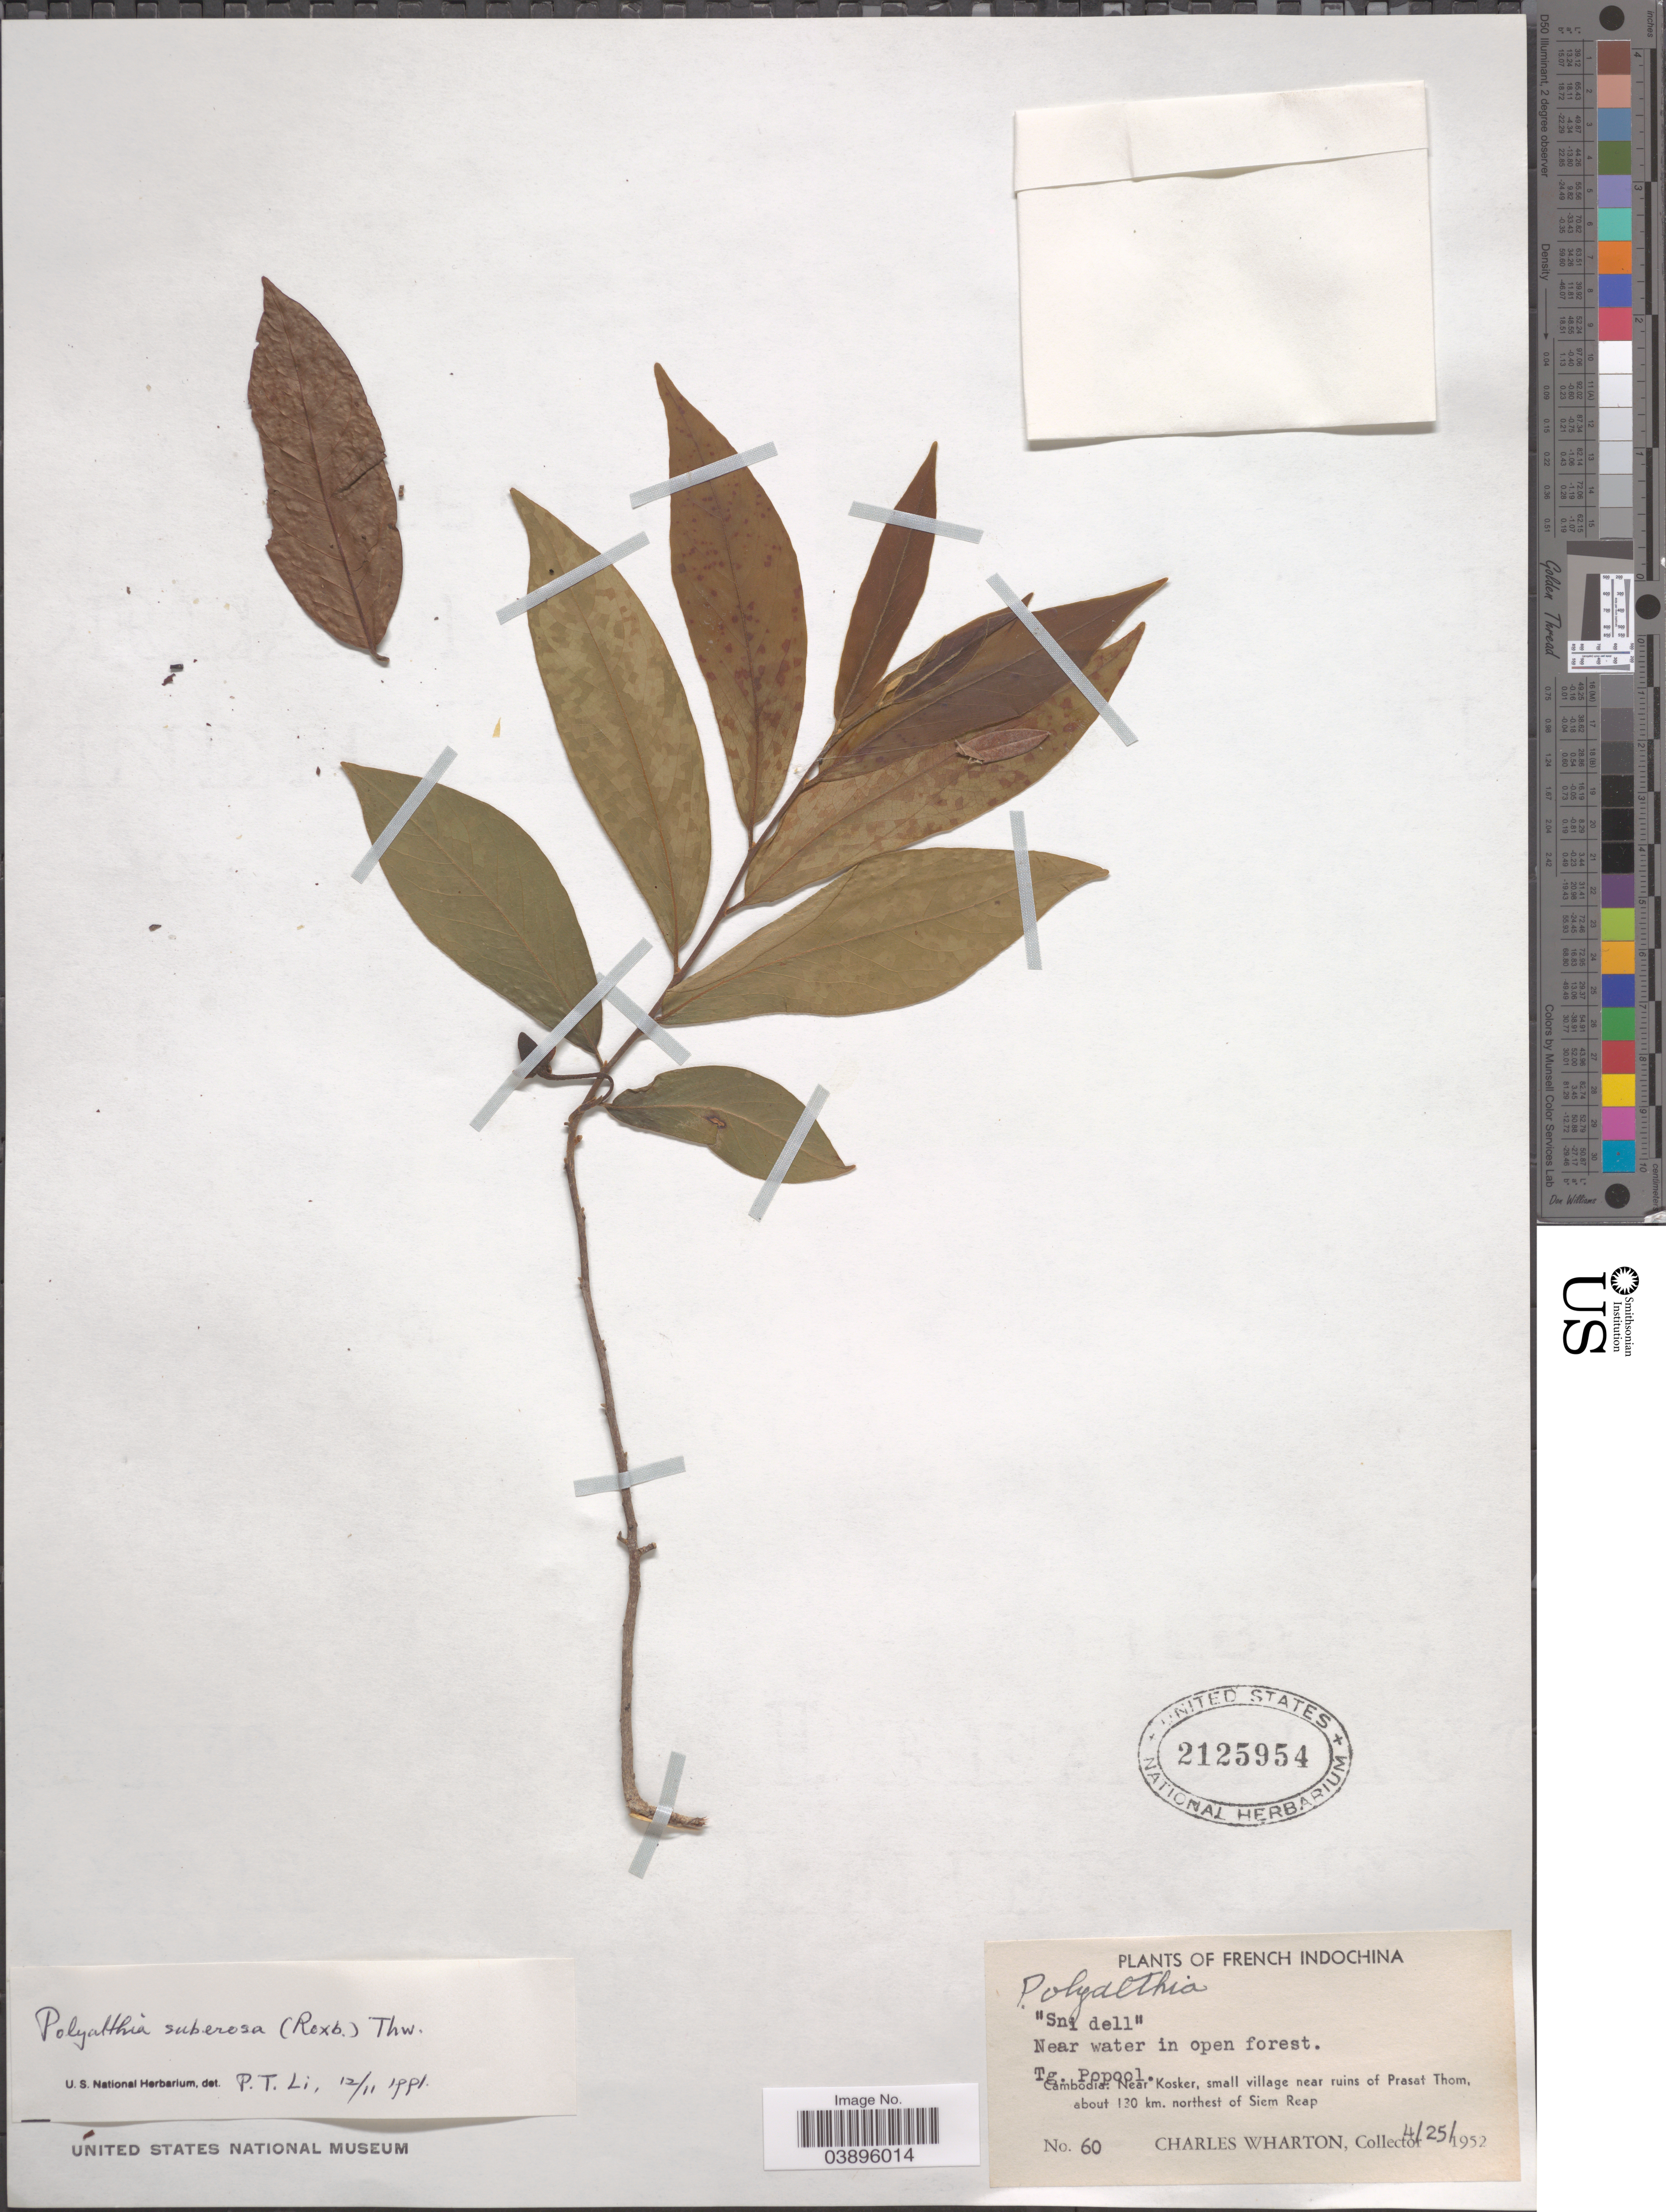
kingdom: Plantae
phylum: Tracheophyta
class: Magnoliopsida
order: Magnoliales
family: Annonaceae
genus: Polyalthia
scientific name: Polyalthia sp.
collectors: C. Wharton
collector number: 60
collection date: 1952-04-25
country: Cambodia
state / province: Siĕm Réab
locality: French Indochina. Near Water in open forest. Tg. Popool. Near Kosker, small village near ruins of Prasat Thom, about 130 km. northest of Siem Reap.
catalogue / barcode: US 2125954